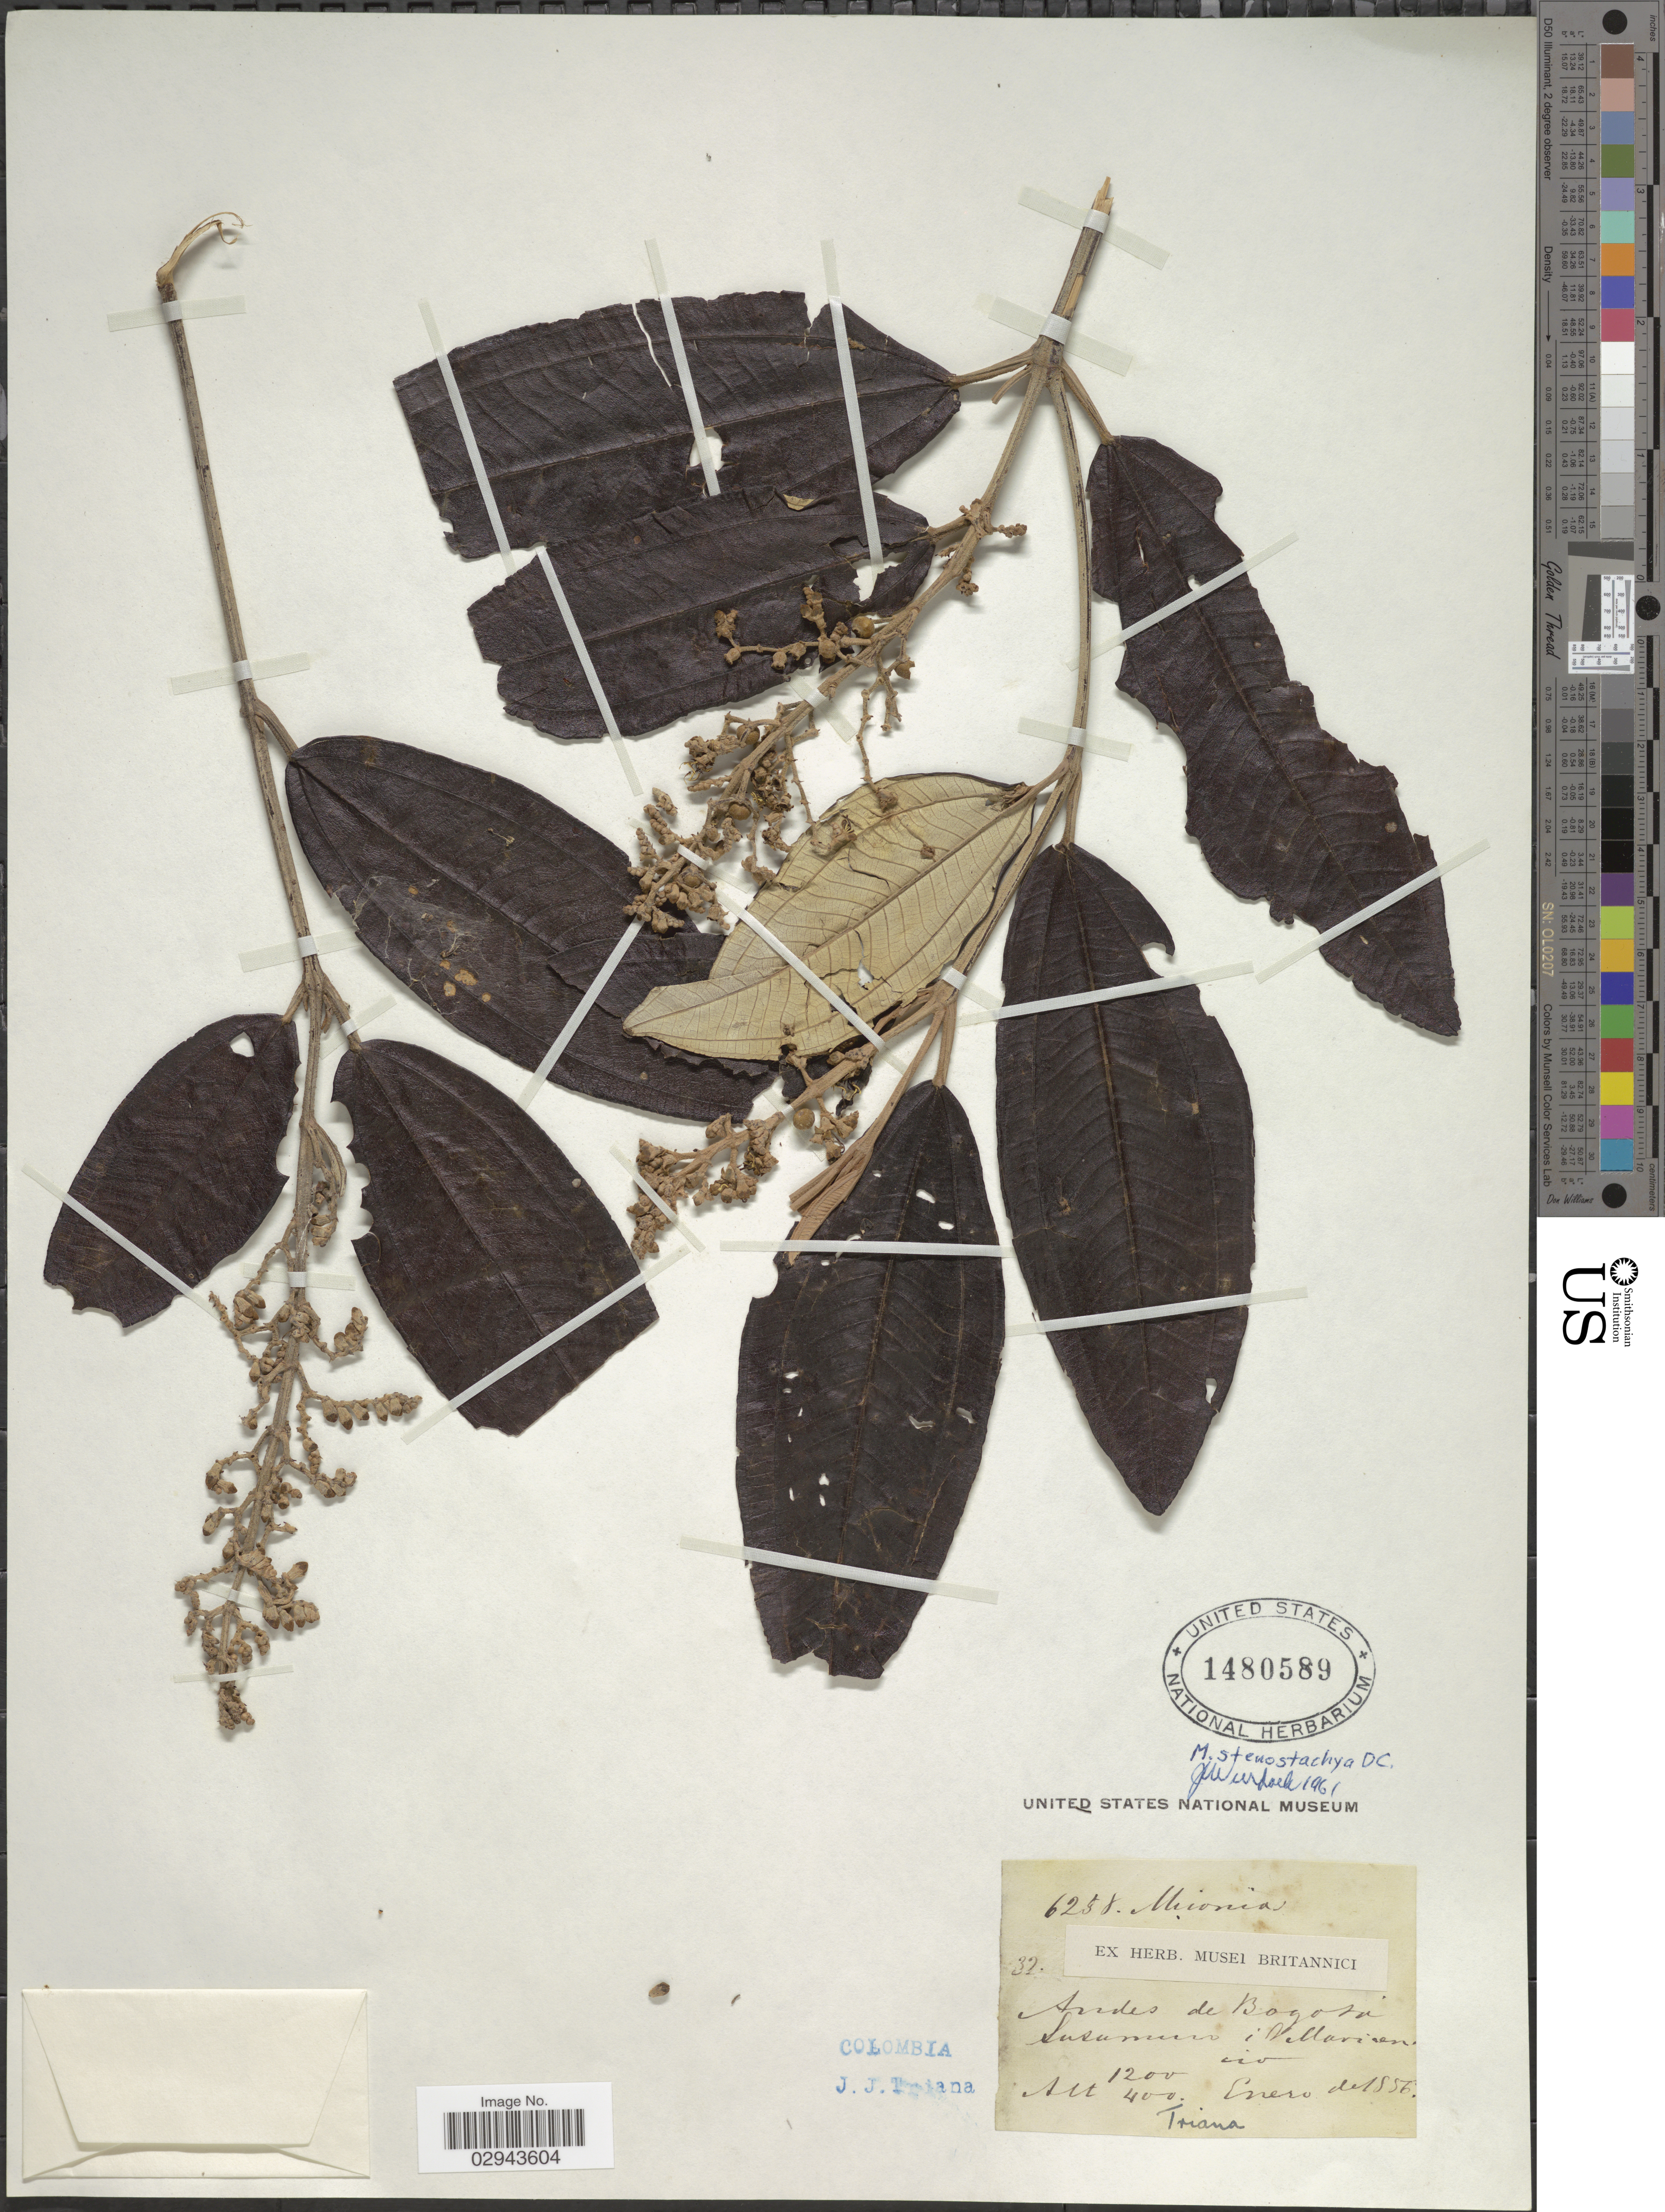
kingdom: Plantae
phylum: Tracheophyta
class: Magnoliopsida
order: Myrtales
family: Melastomataceae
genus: Miconia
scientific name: Miconia stenostachya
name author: DC.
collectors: J. J. Triana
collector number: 32?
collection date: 1856-01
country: Colombia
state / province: Bogota D.C.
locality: Andes de Bogotá. Susumuco i Villaricen civ. [interpreted]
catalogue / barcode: US 1480589